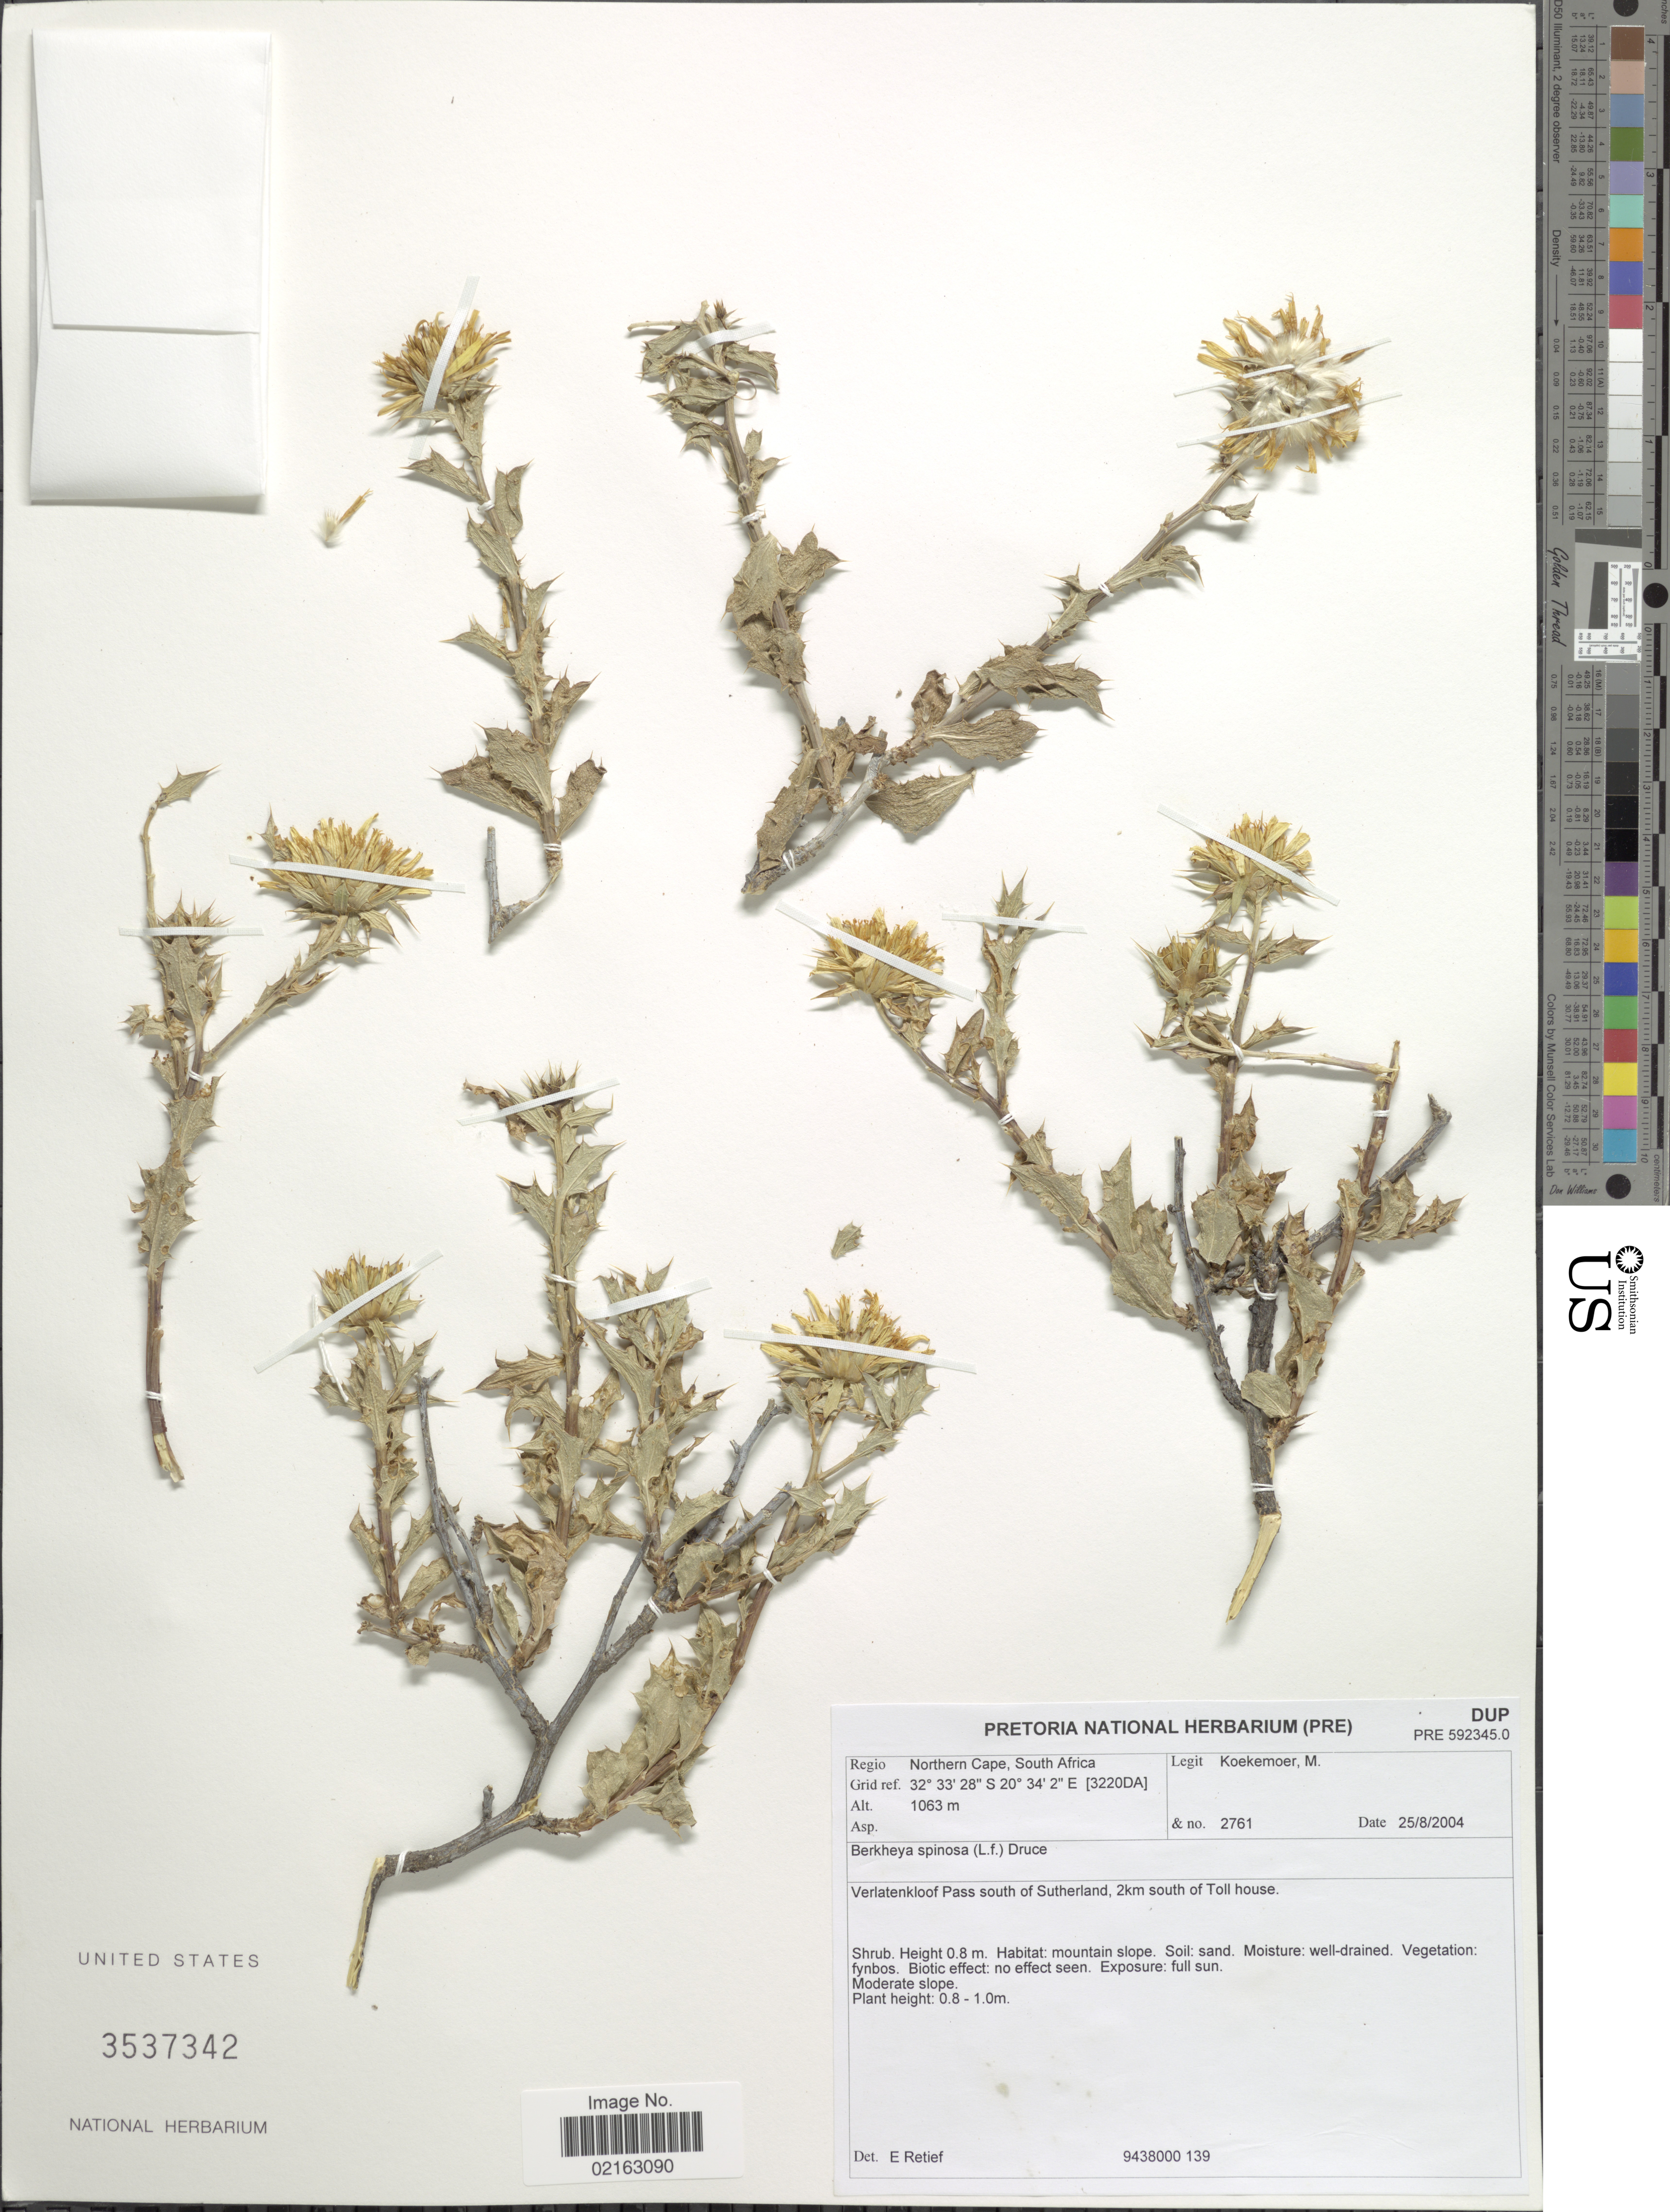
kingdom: Plantae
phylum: Tracheophyta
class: Magnoliopsida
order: Asterales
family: Asteraceae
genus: Berkheya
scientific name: Berkheya spinosa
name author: (L. f.) Druce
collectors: M. Koekemoer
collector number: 2761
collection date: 2004-08-25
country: South Africa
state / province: Northern Cape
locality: Northern Cape, South Africa. Verlatenkloof Pass south of Sutherland, 2km south of Toll house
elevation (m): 1063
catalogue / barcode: US 3537342